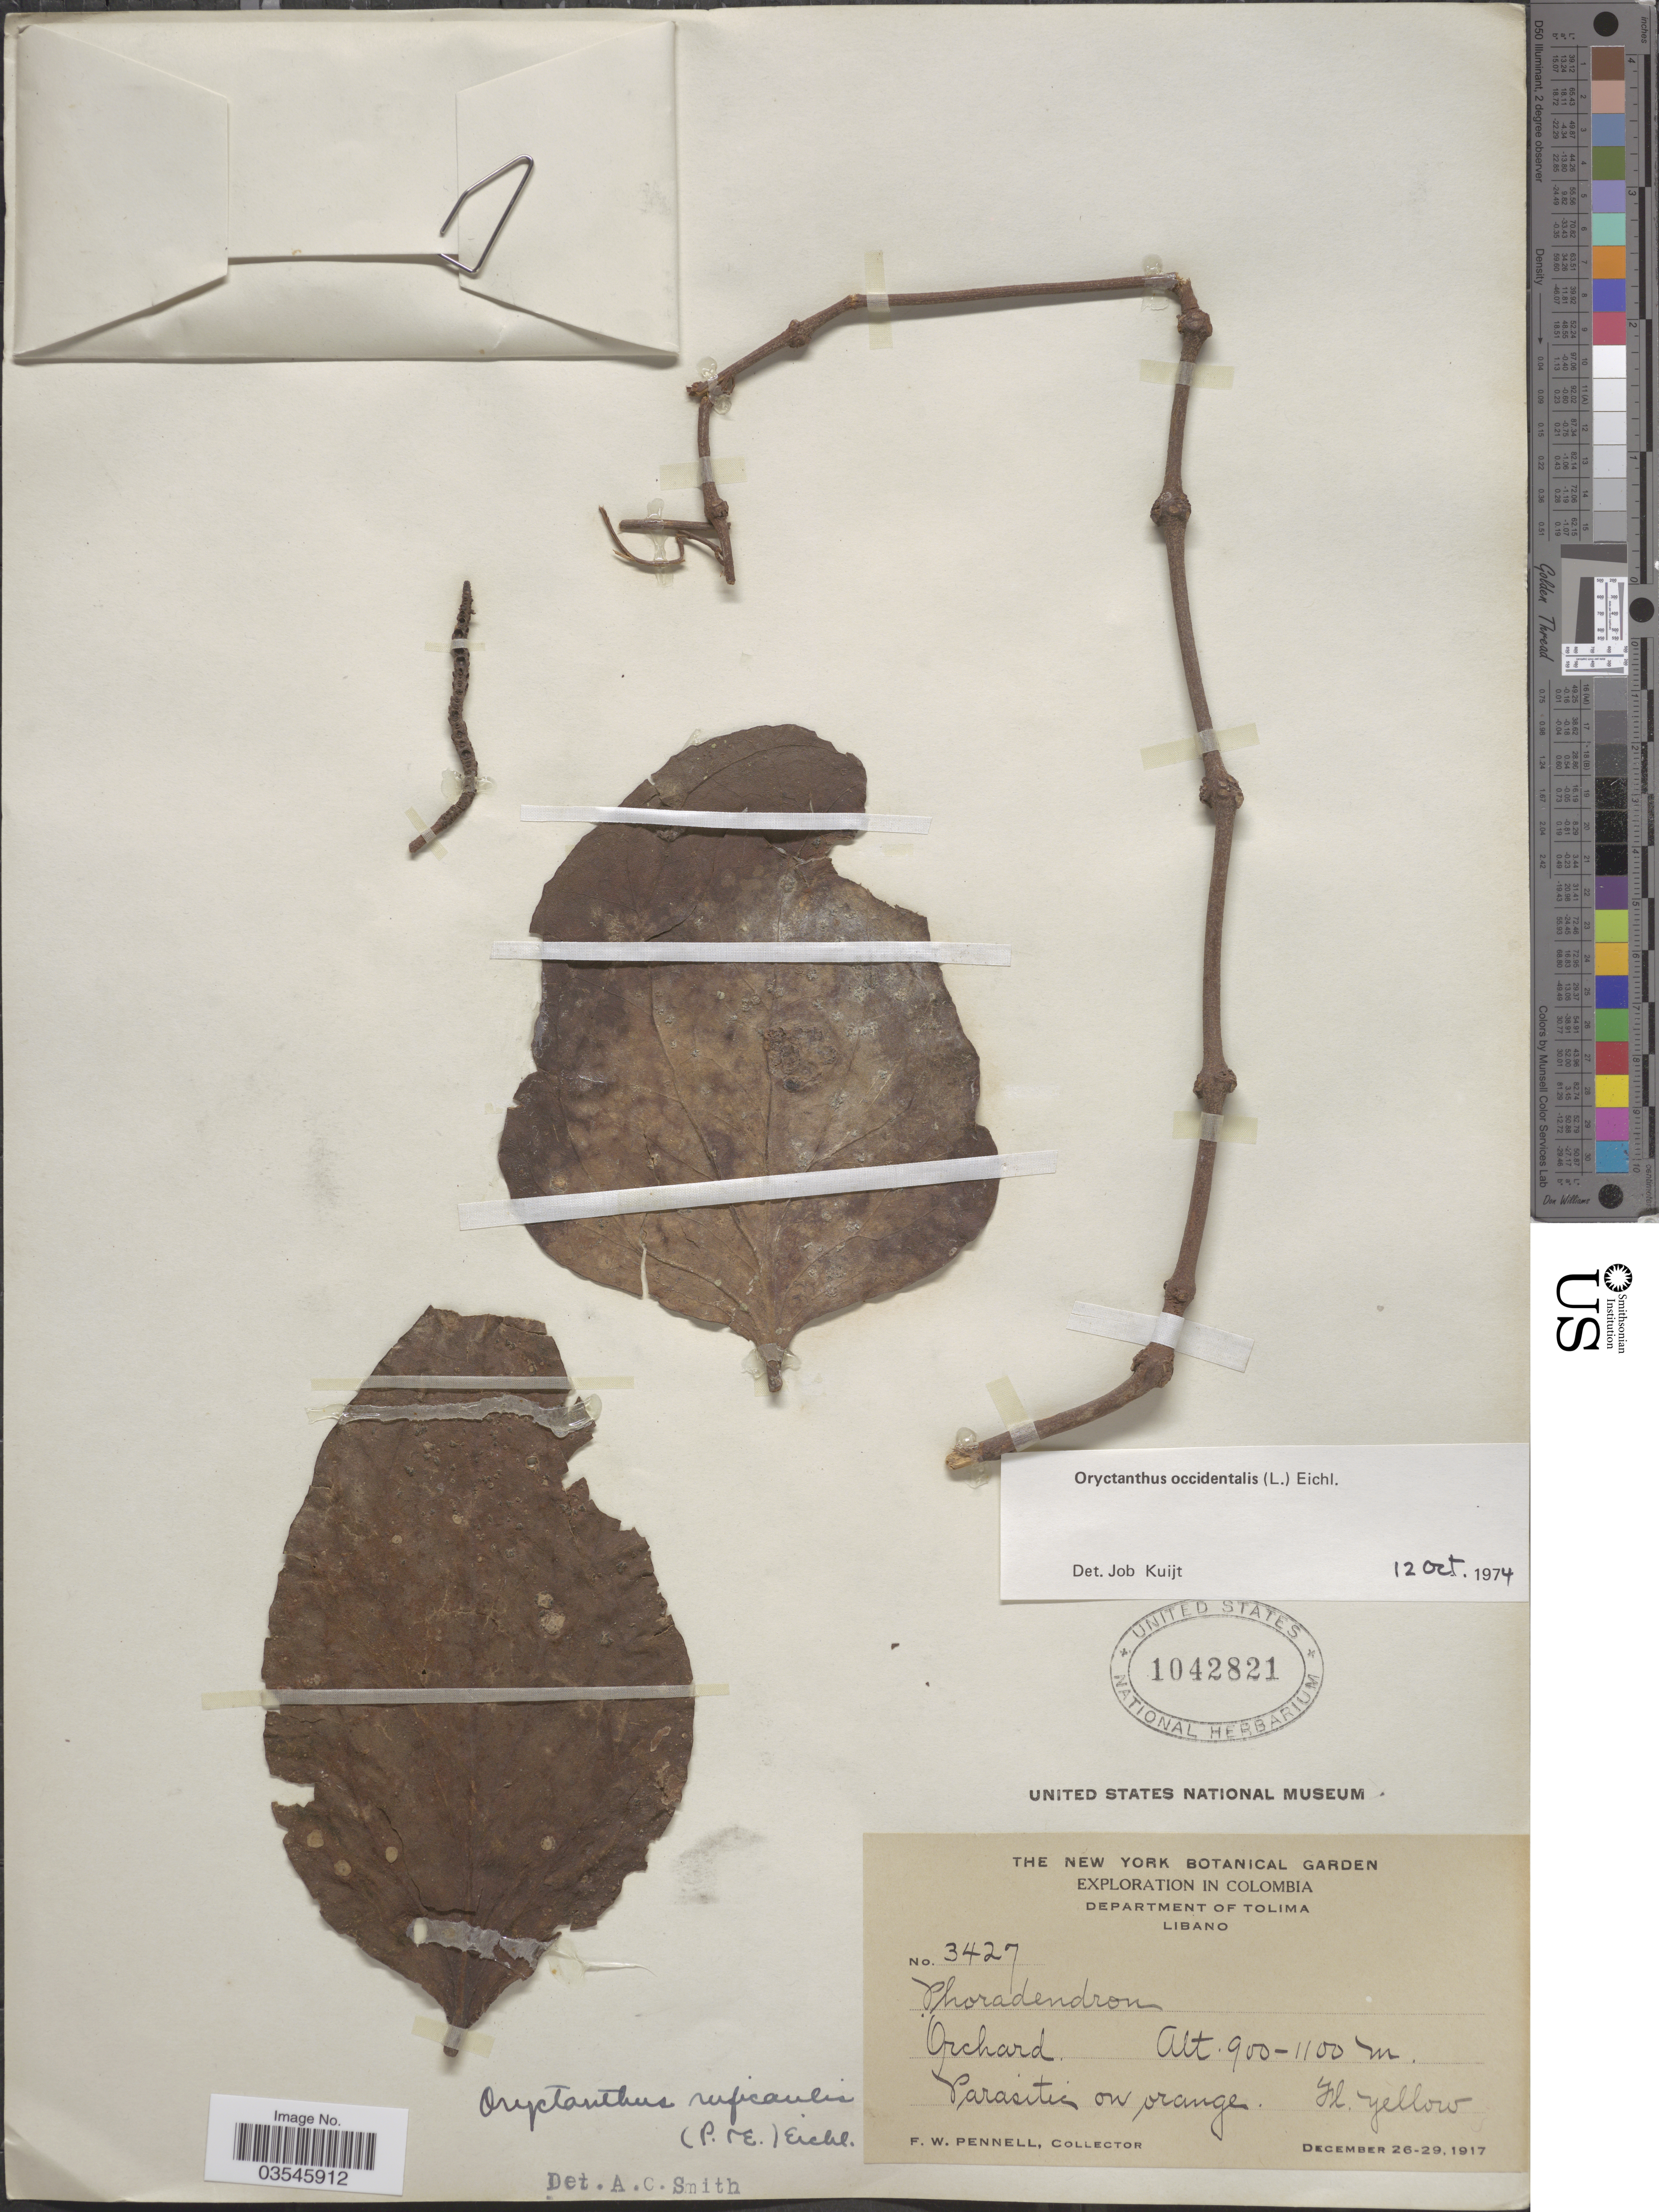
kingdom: Plantae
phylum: Tracheophyta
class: Magnoliopsida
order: Santalales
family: Loranthaceae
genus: Oryctanthus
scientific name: Oryctanthus occidentalis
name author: (L.) Eichler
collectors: F. W. Pennell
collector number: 3427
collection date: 1917-12-26/1917-12-29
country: Colombia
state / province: Tolima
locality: Department of Tolima. Libano.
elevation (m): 900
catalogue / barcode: US 1042821